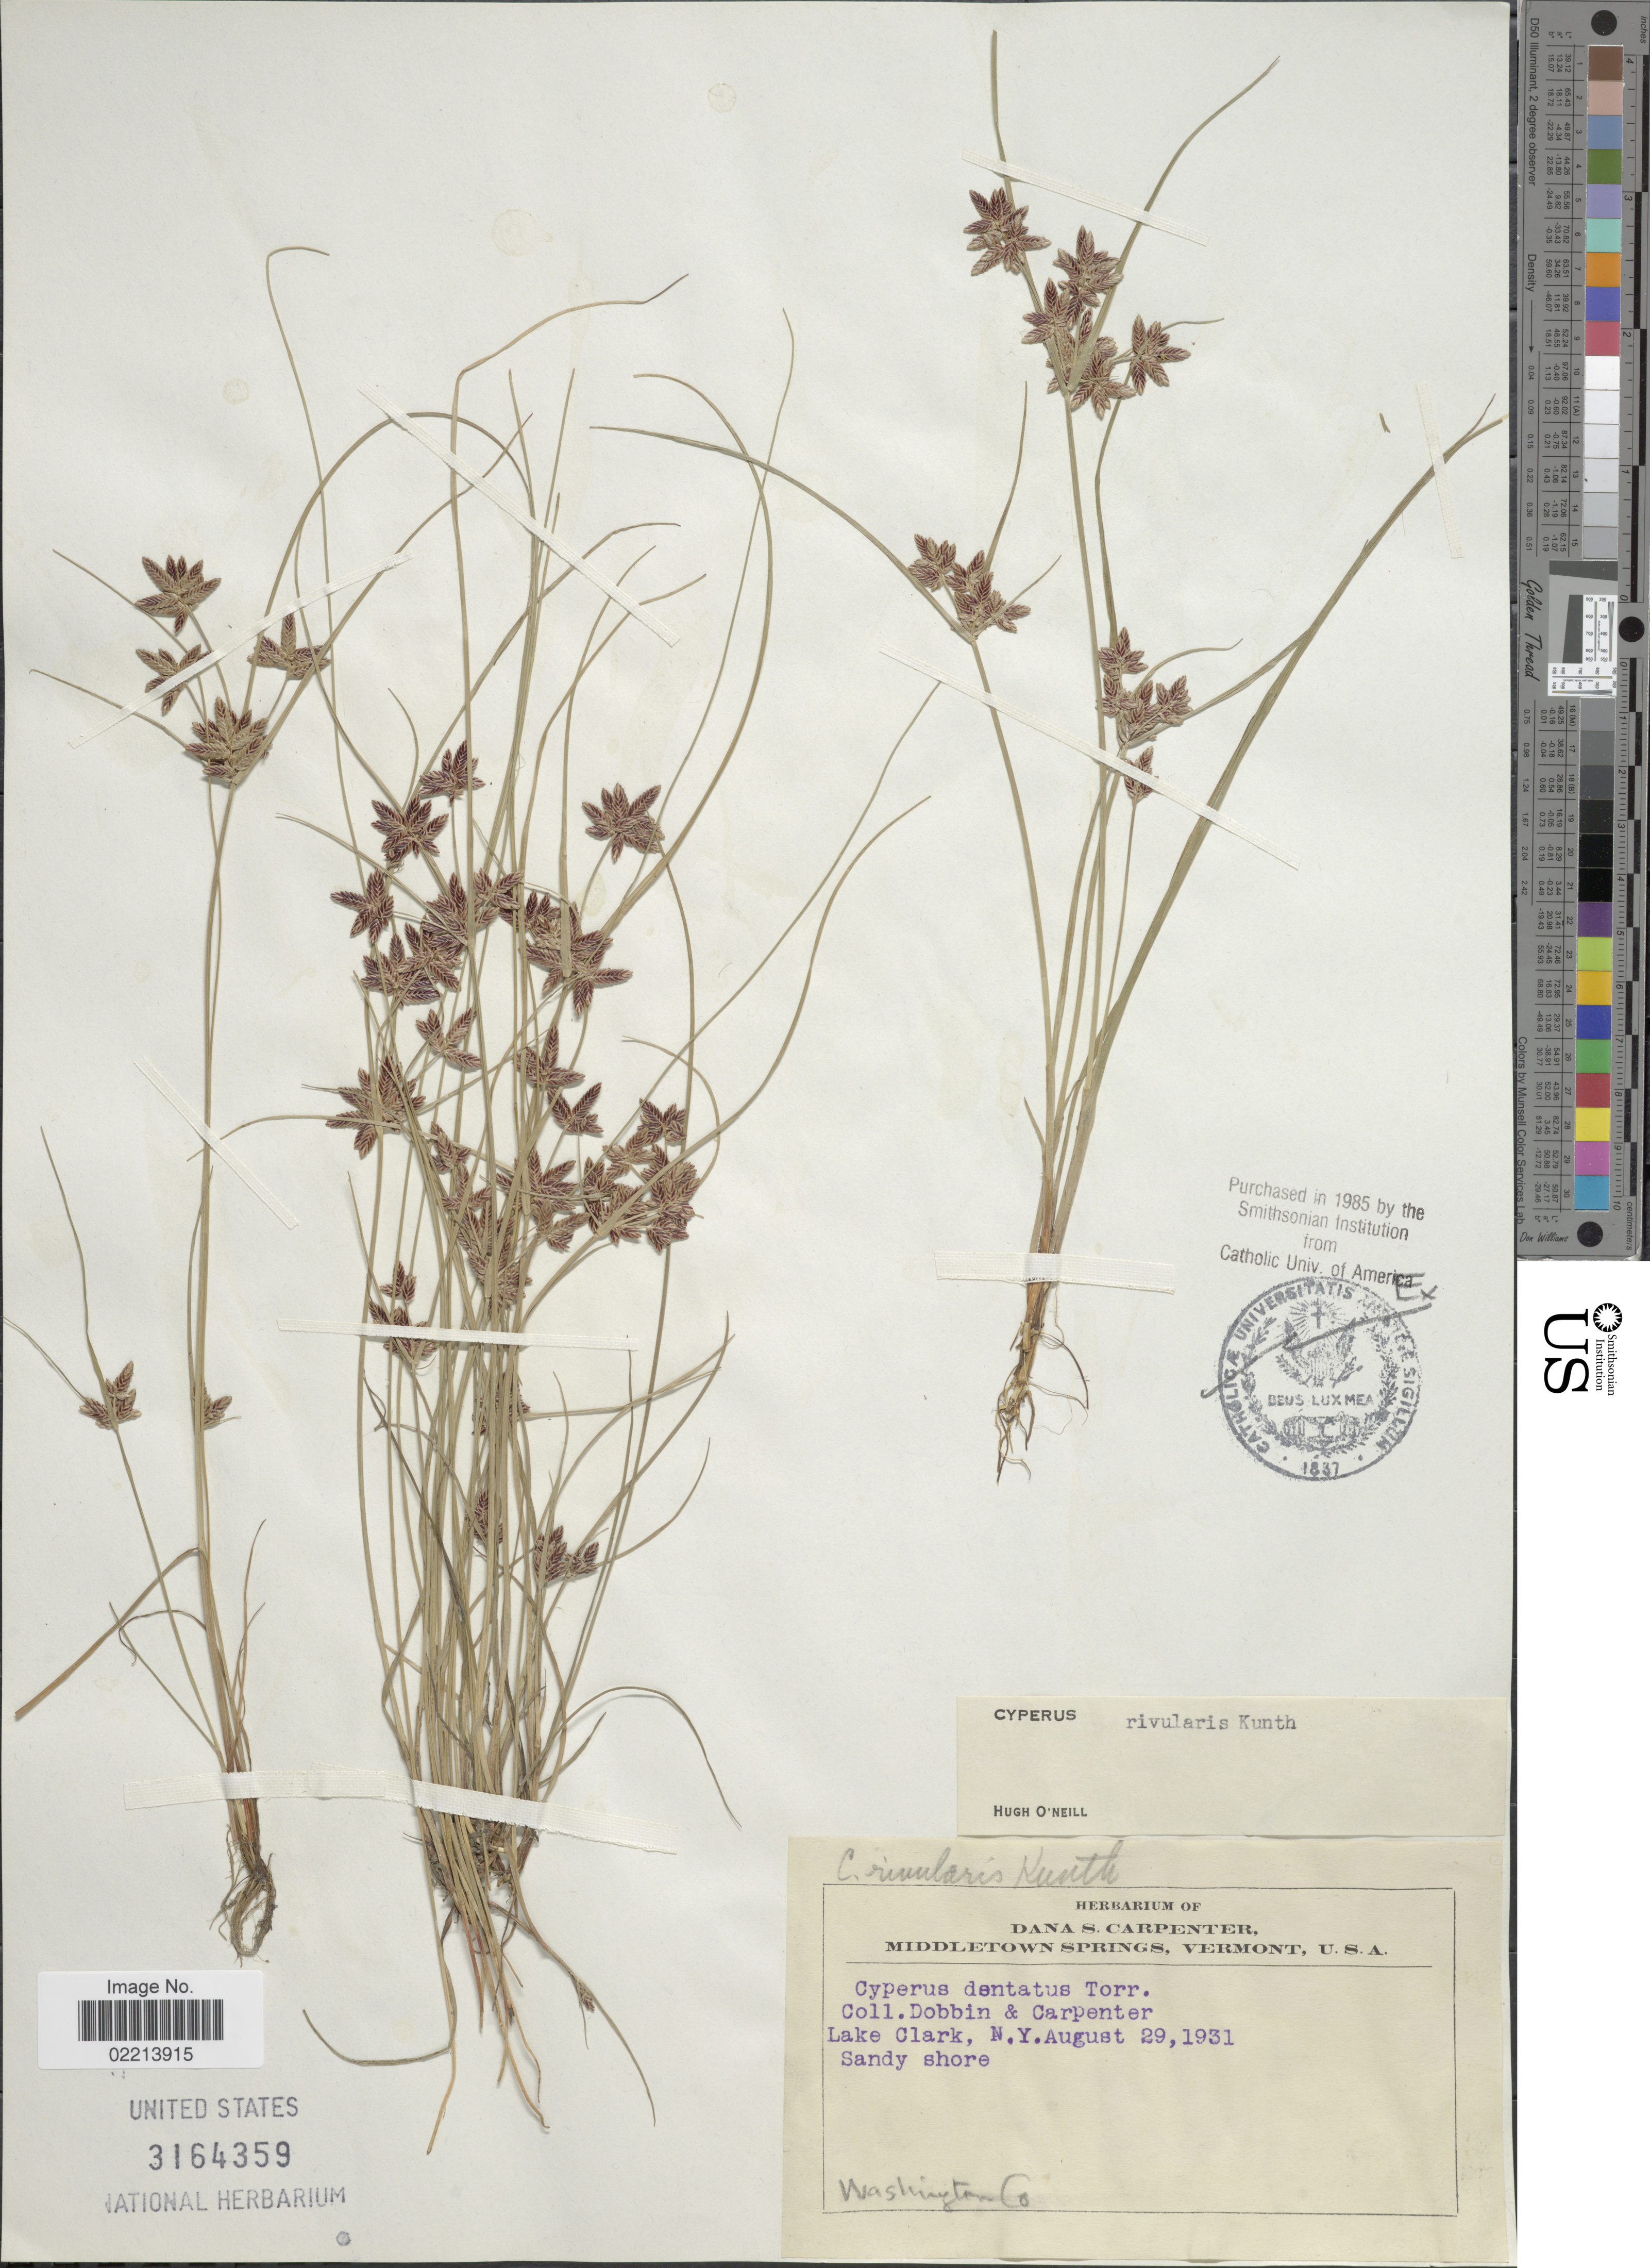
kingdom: Plantae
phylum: Tracheophyta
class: Liliopsida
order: Poales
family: Cyperaceae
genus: Cyperus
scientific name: Cyperus bipartitus Torr.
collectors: Dobbin & -. Carpenter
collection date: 1931-08-29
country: United States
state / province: New York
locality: Lake Clark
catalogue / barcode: US 3164359